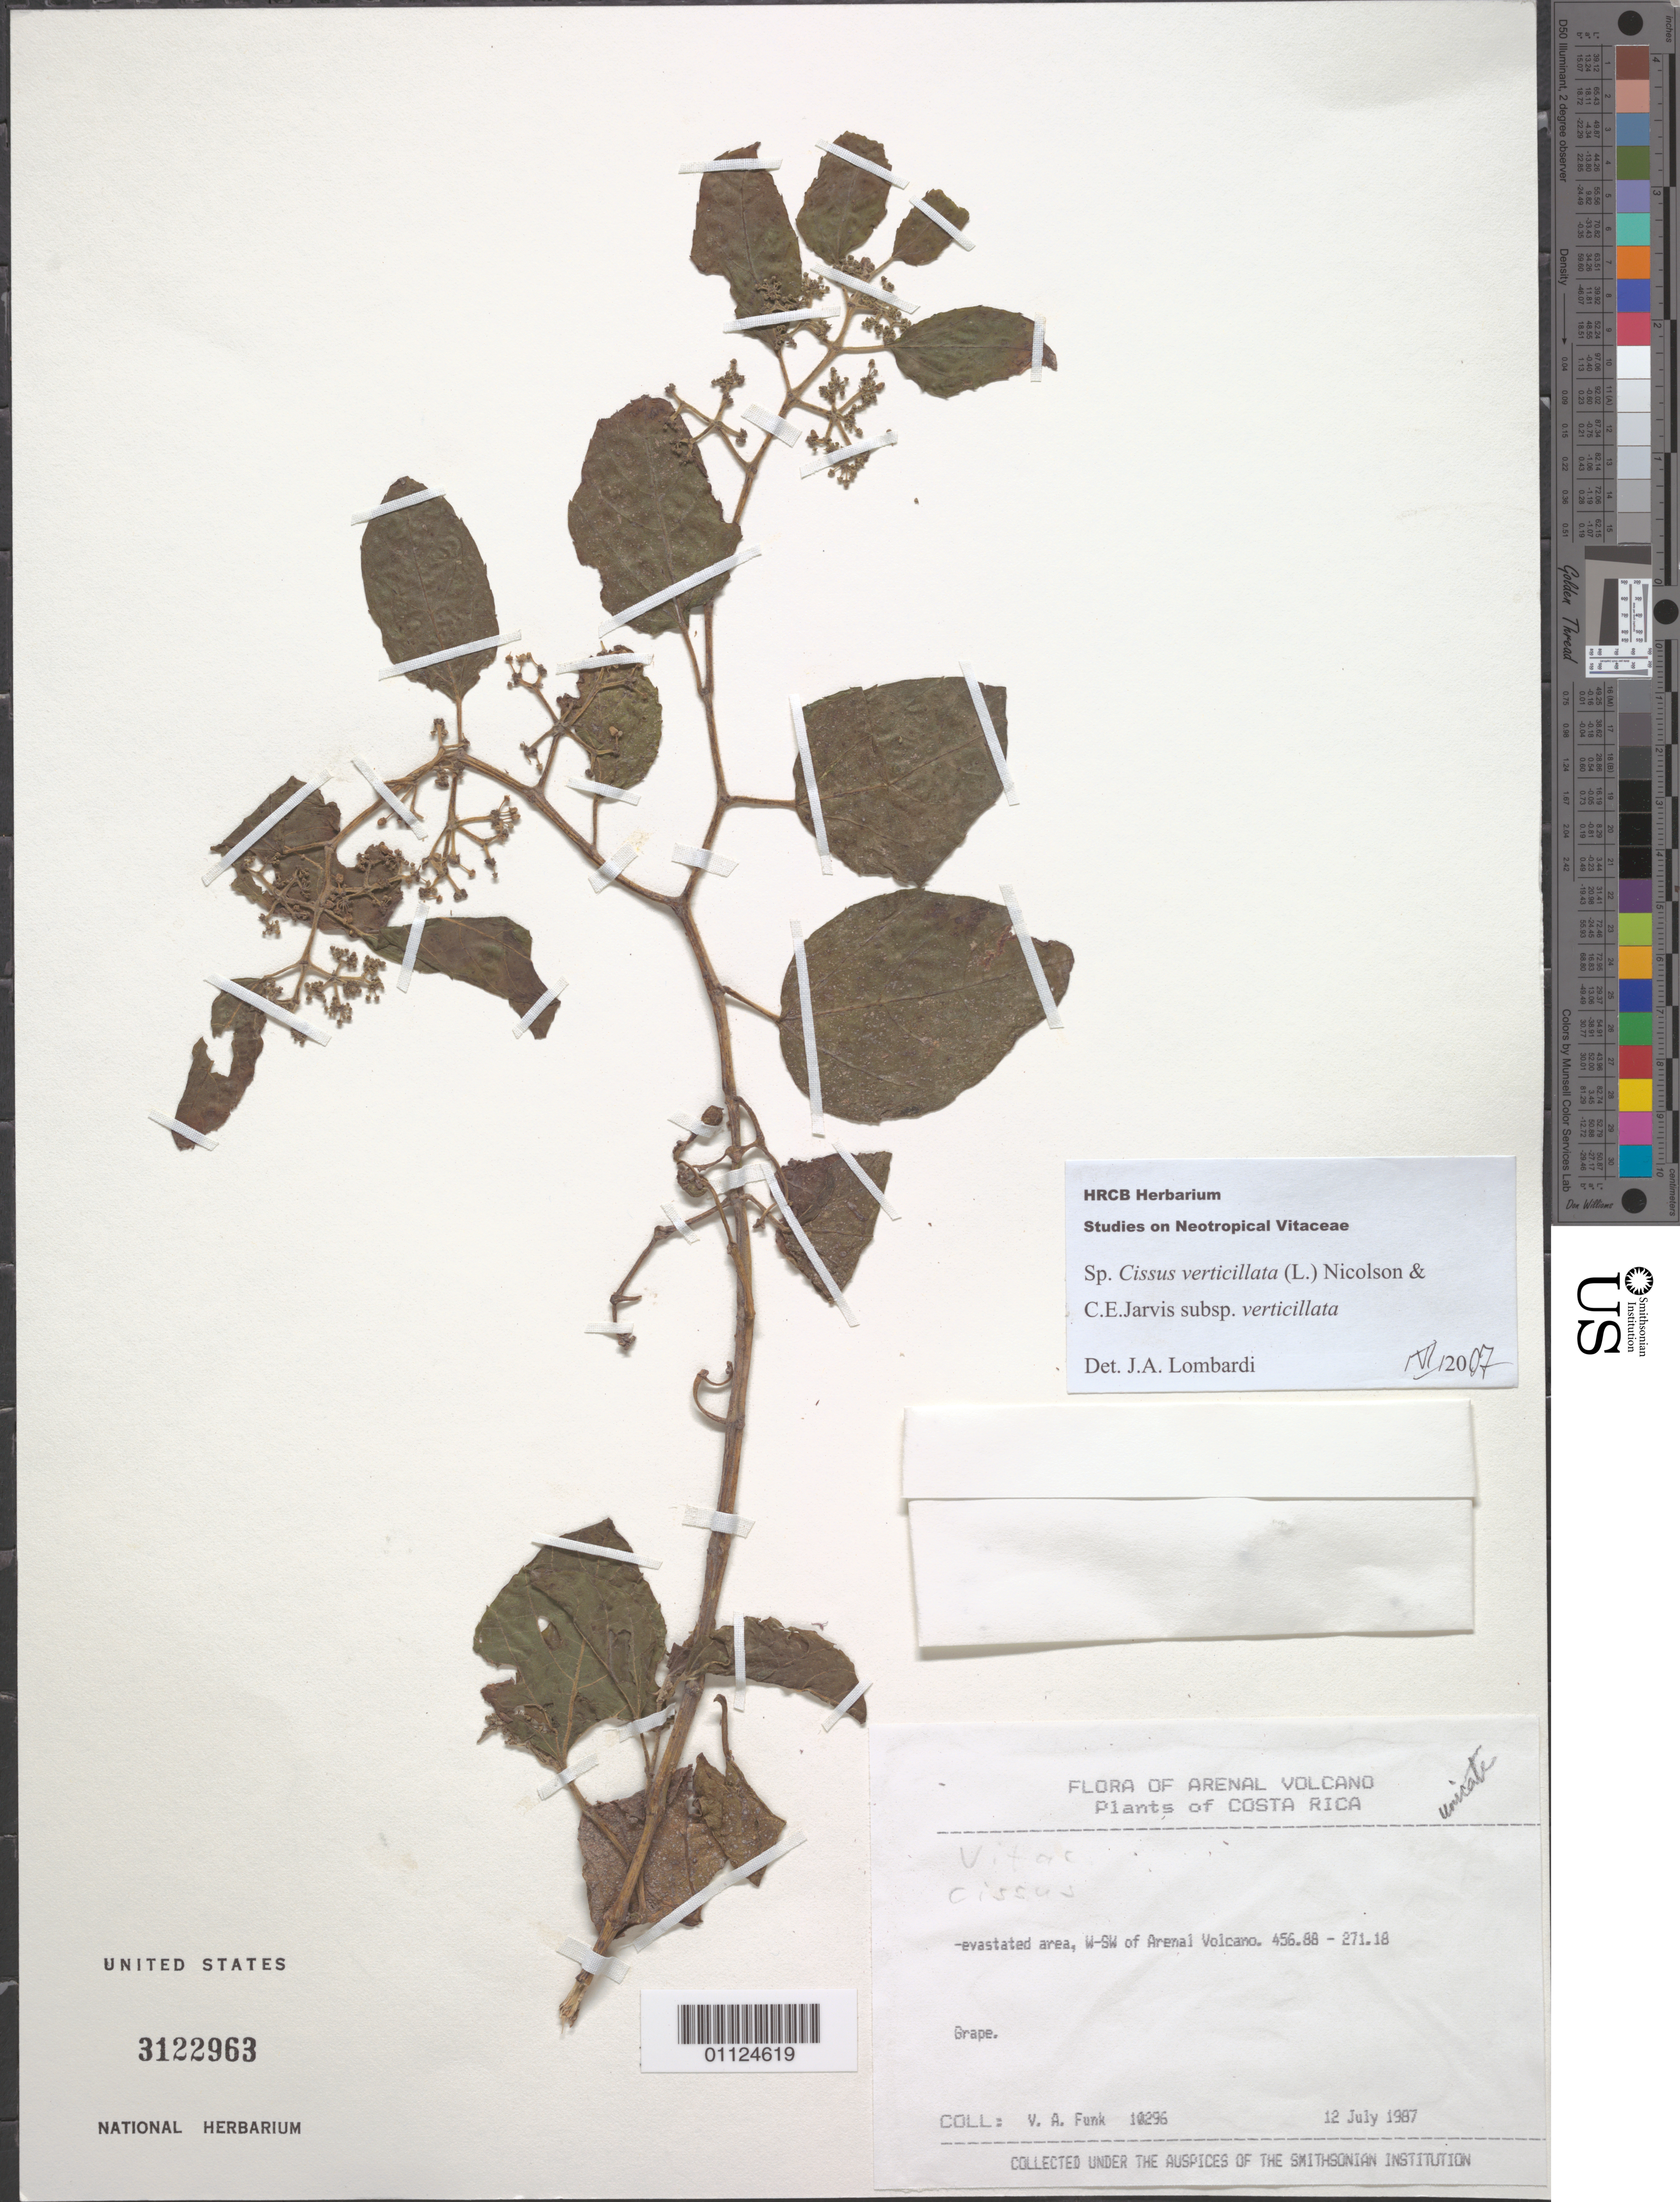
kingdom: Plantae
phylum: Tracheophyta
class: Magnoliopsida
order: Vitales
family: Vitaceae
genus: Cissus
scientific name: Cissus verticillata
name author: (L.) Nicolson & C.E. Jarvis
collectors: V. Funk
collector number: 10296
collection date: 1987-07-12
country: Costa Rica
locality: W-SW of Arenal Volcano.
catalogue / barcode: US 3122963